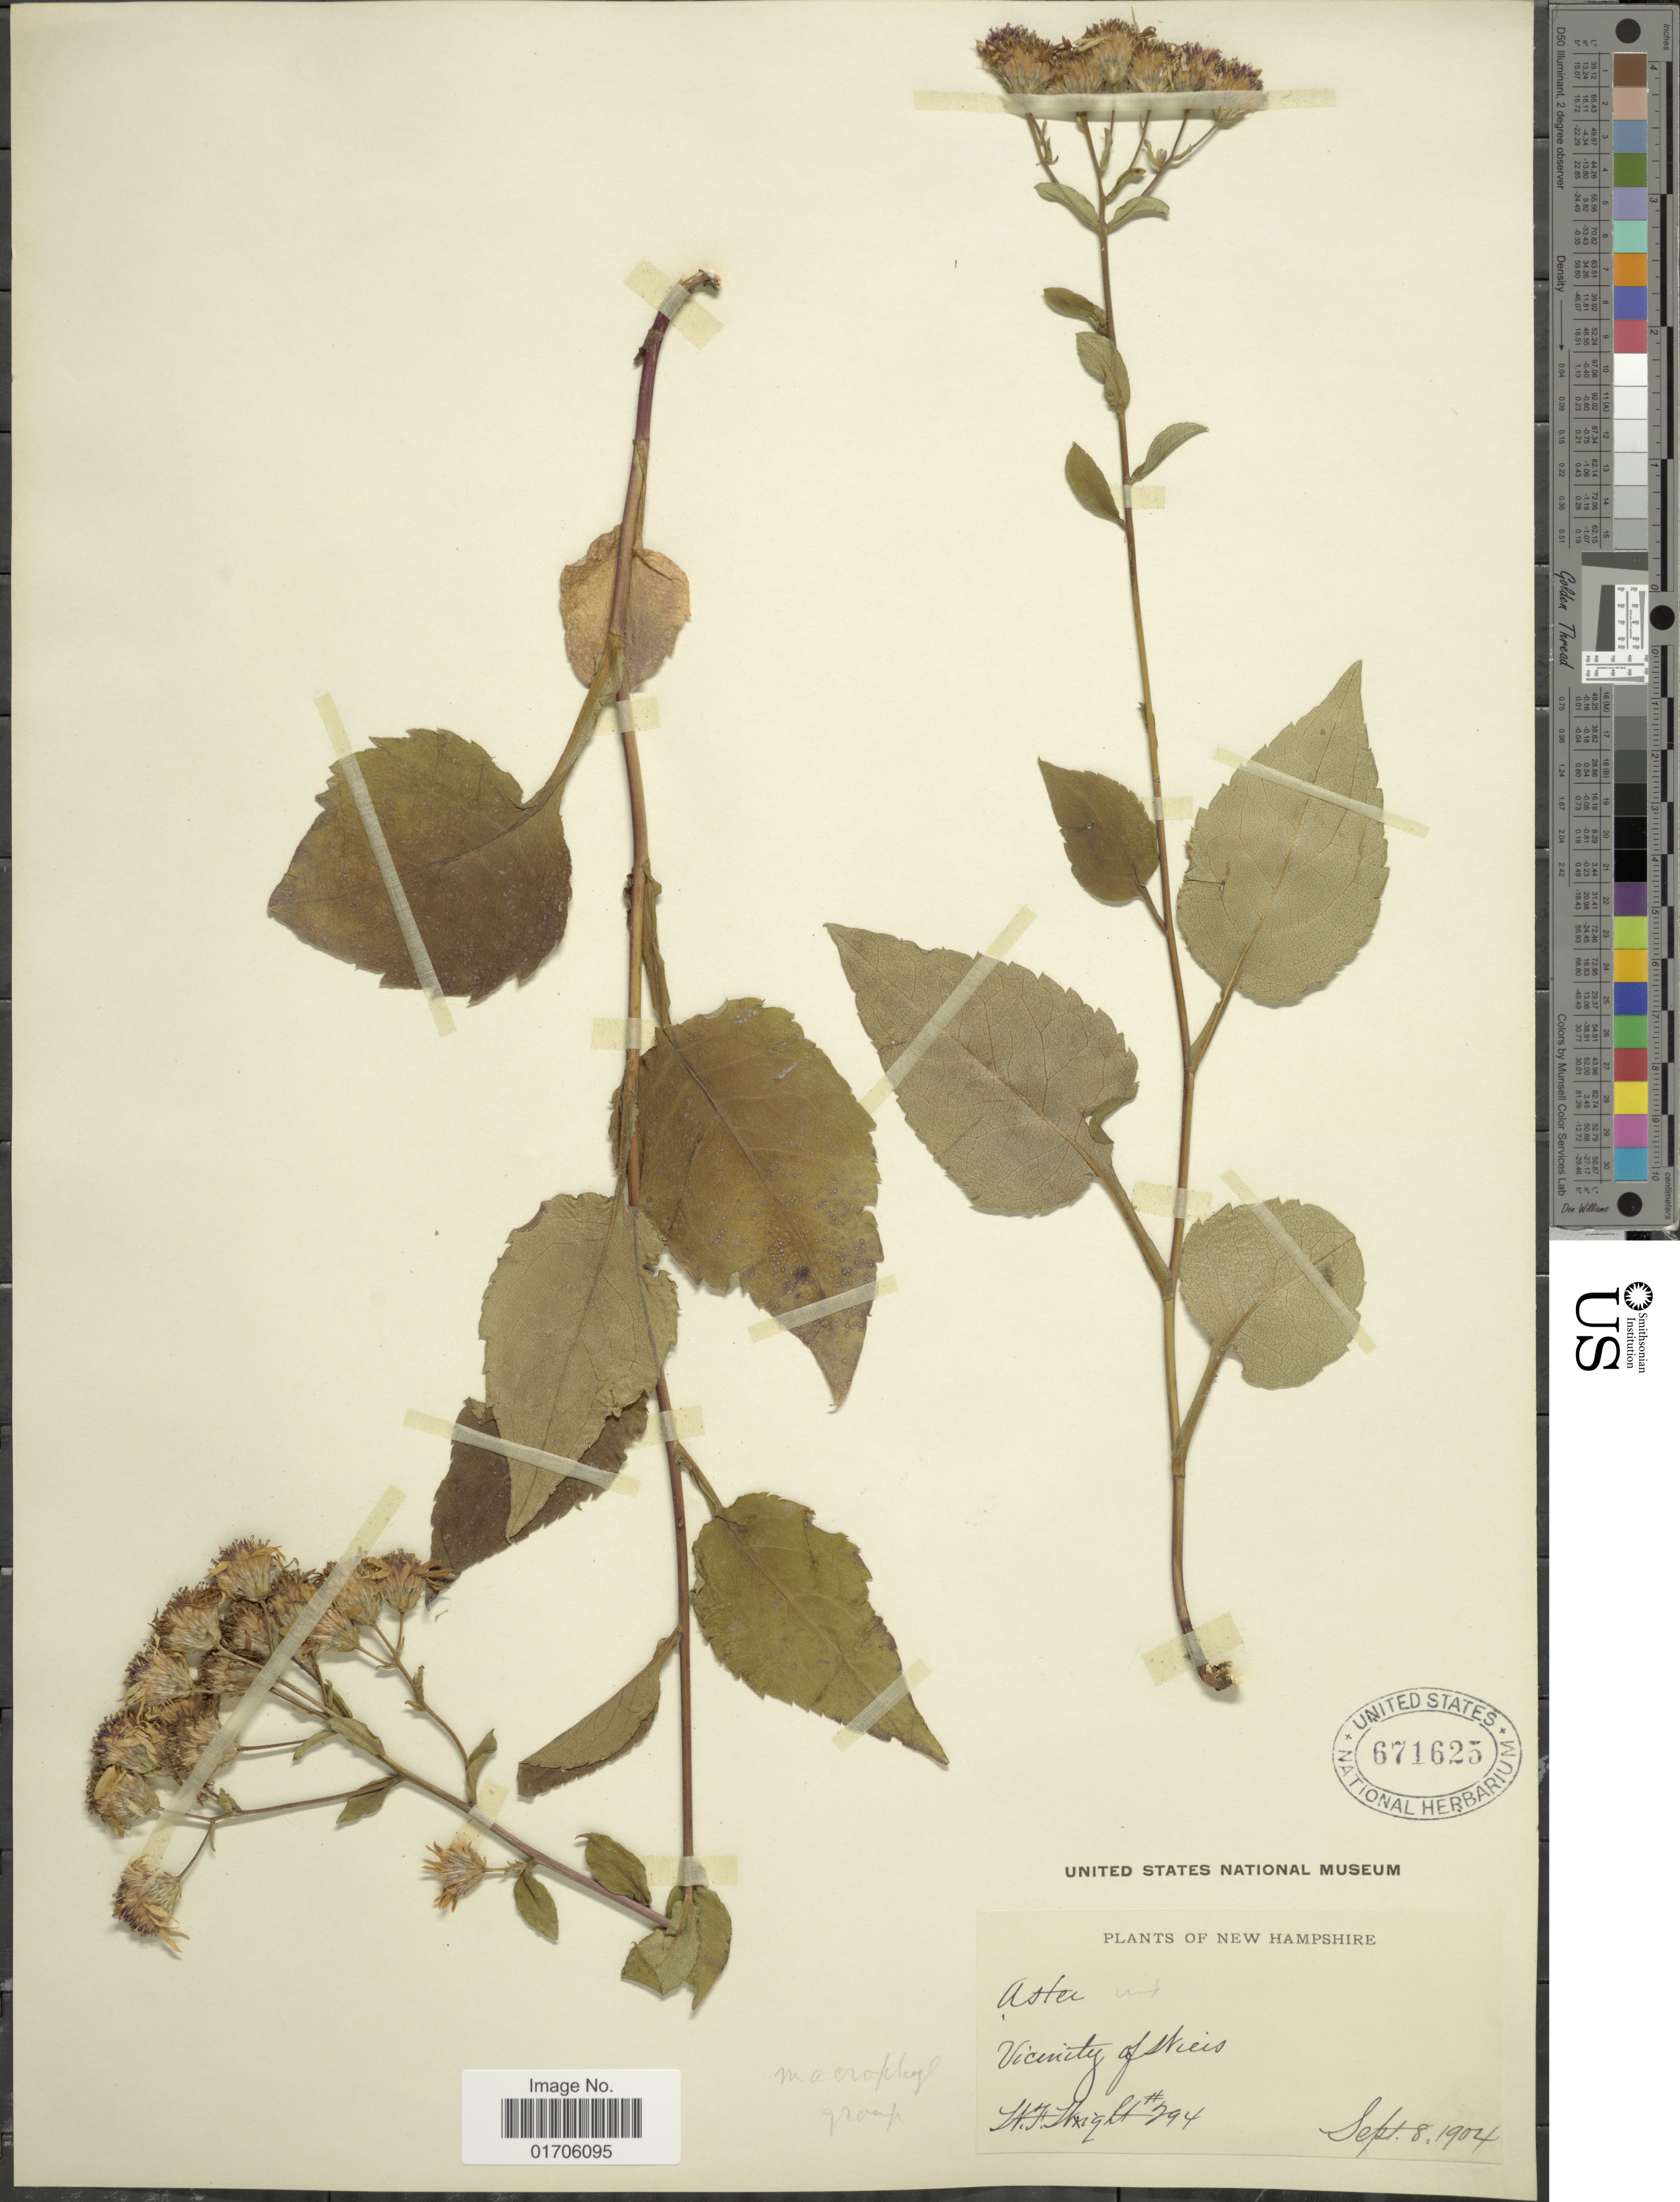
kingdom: Plantae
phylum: Tracheophyta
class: Magnoliopsida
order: Asterales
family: Asteraceae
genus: Eurybia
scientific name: Eurybia sp.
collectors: W. F. Wright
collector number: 294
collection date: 1904-09-08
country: United States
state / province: New Hampshire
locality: New Hampshire. Vicinity of Wiers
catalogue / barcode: US 671625